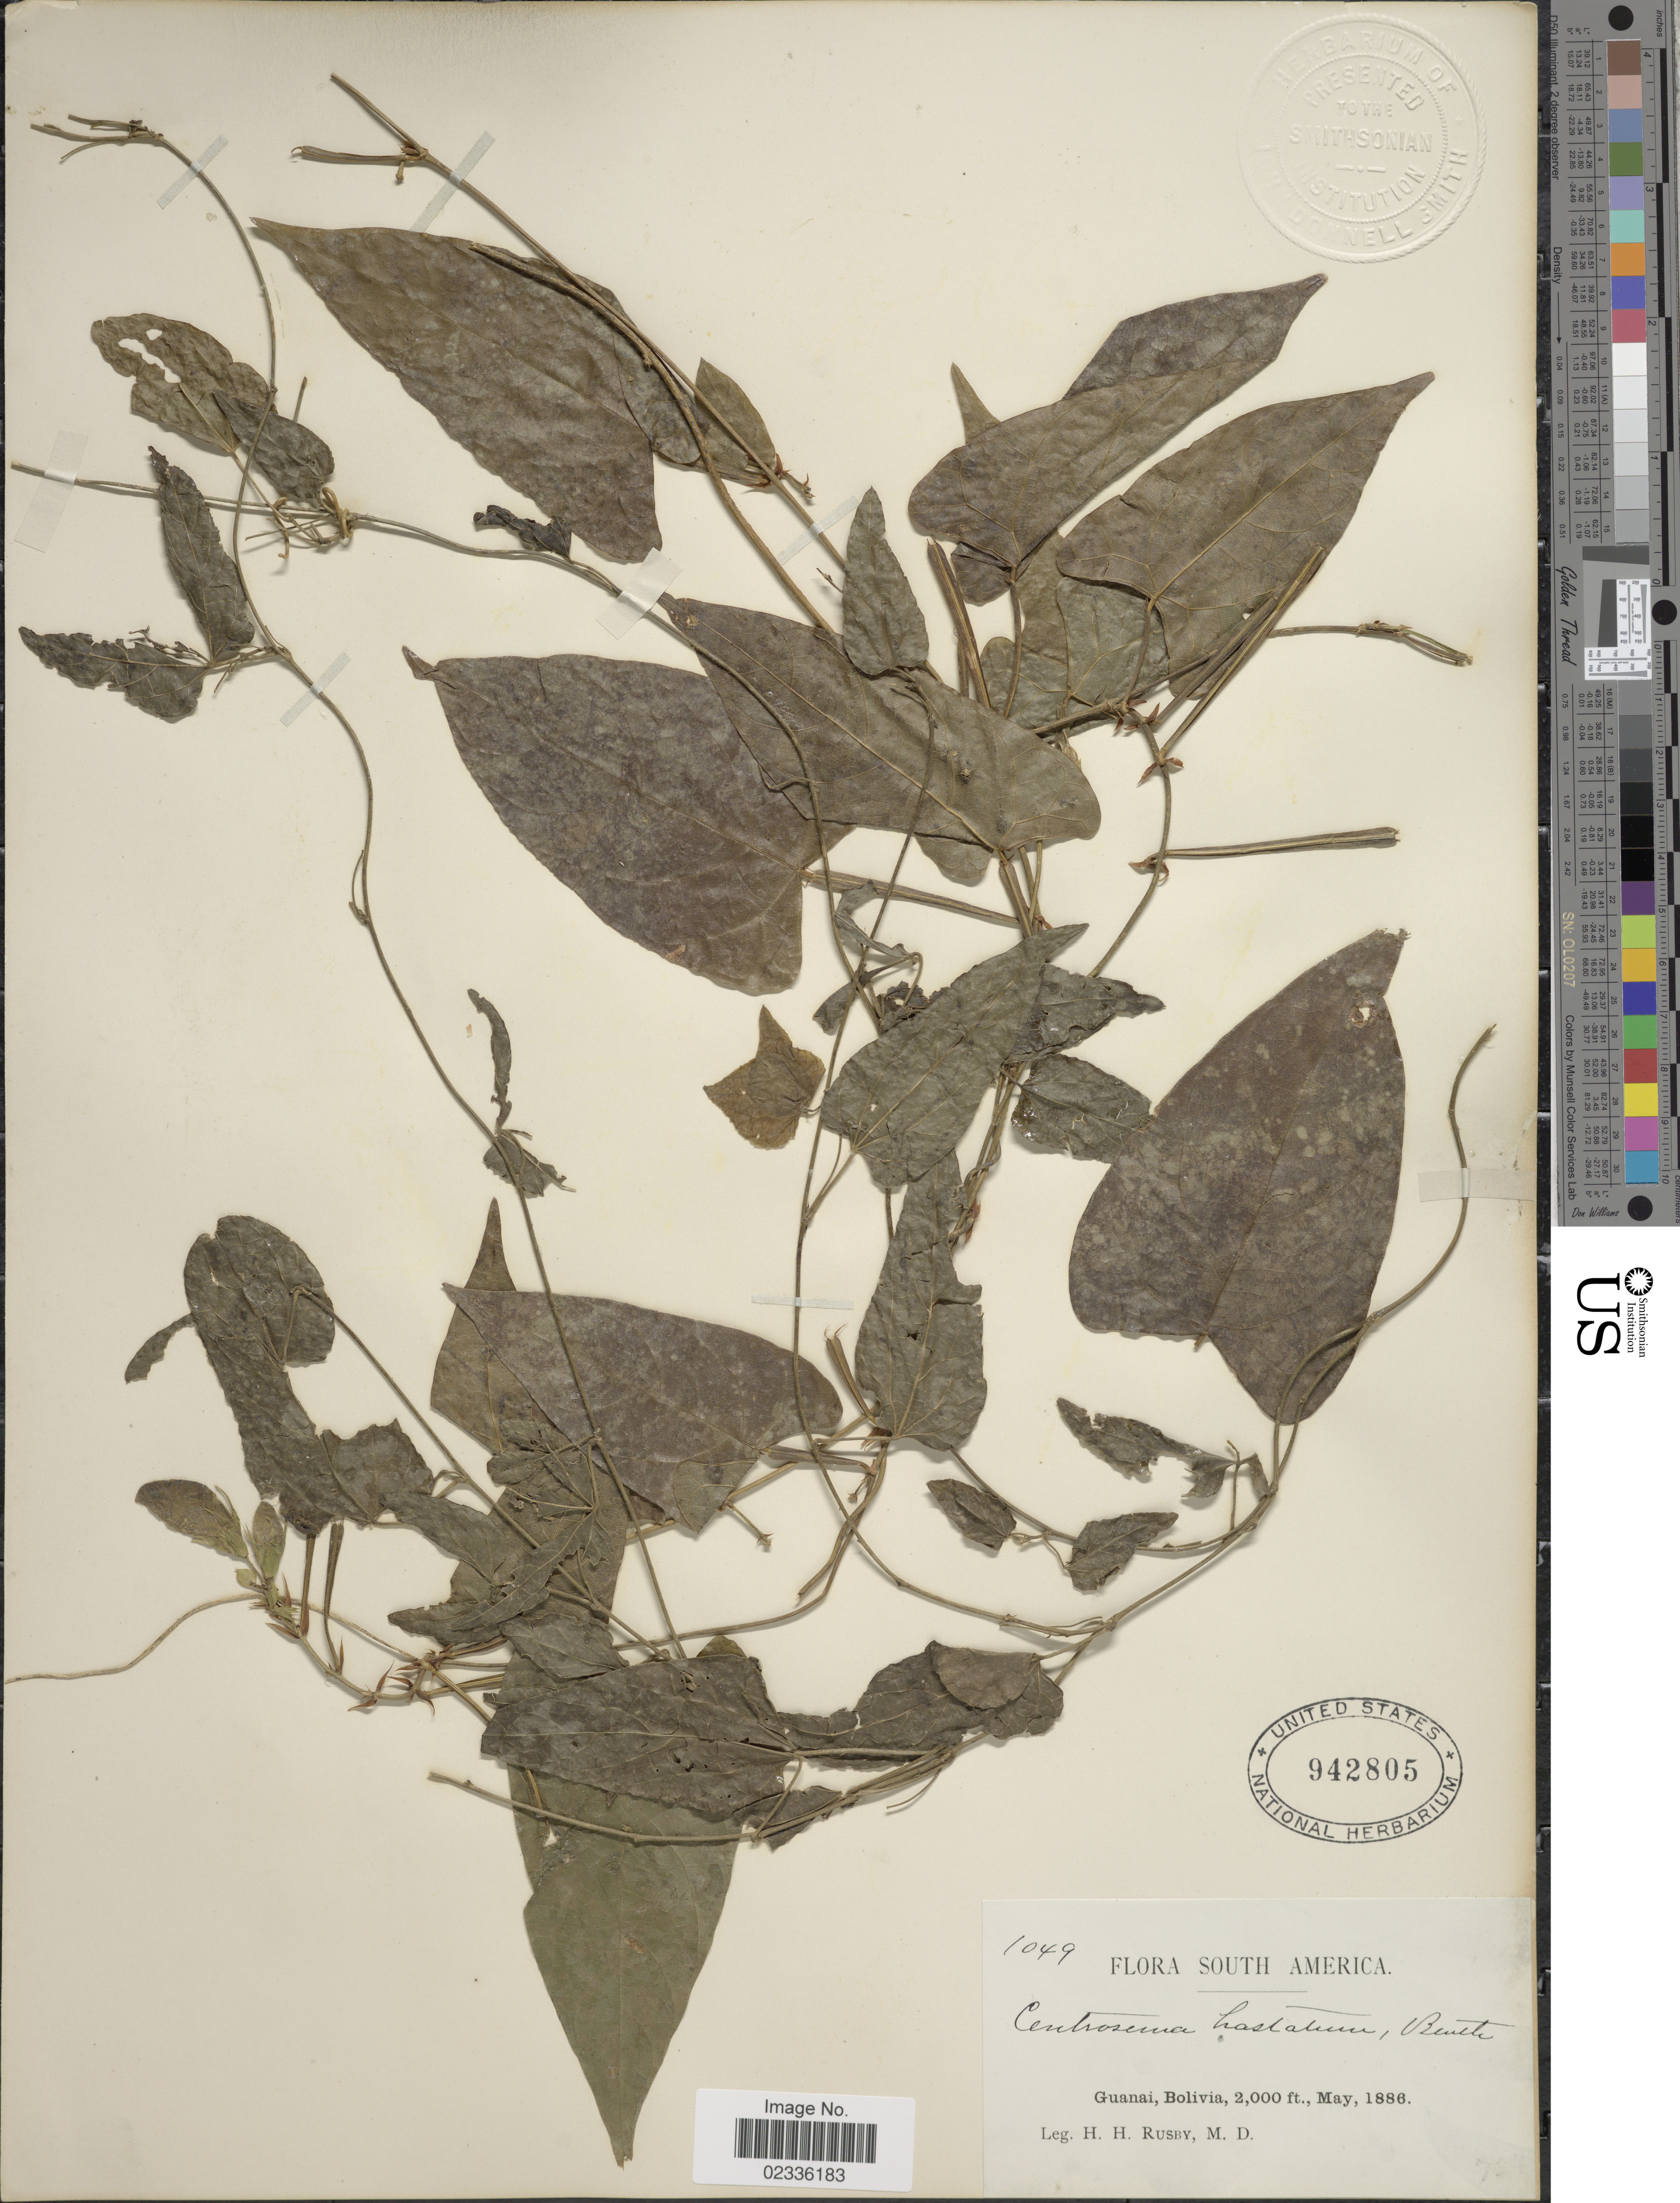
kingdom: Plantae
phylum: Tracheophyta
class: Magnoliopsida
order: Fabales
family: Fabaceae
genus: Centrosema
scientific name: Centrosema sagittata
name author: (Kunth) Rose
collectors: H. H. Rusby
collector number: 1049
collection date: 1886-05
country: Bolivia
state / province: La Páz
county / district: Larecaja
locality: Guanay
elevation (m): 610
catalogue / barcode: US 942805